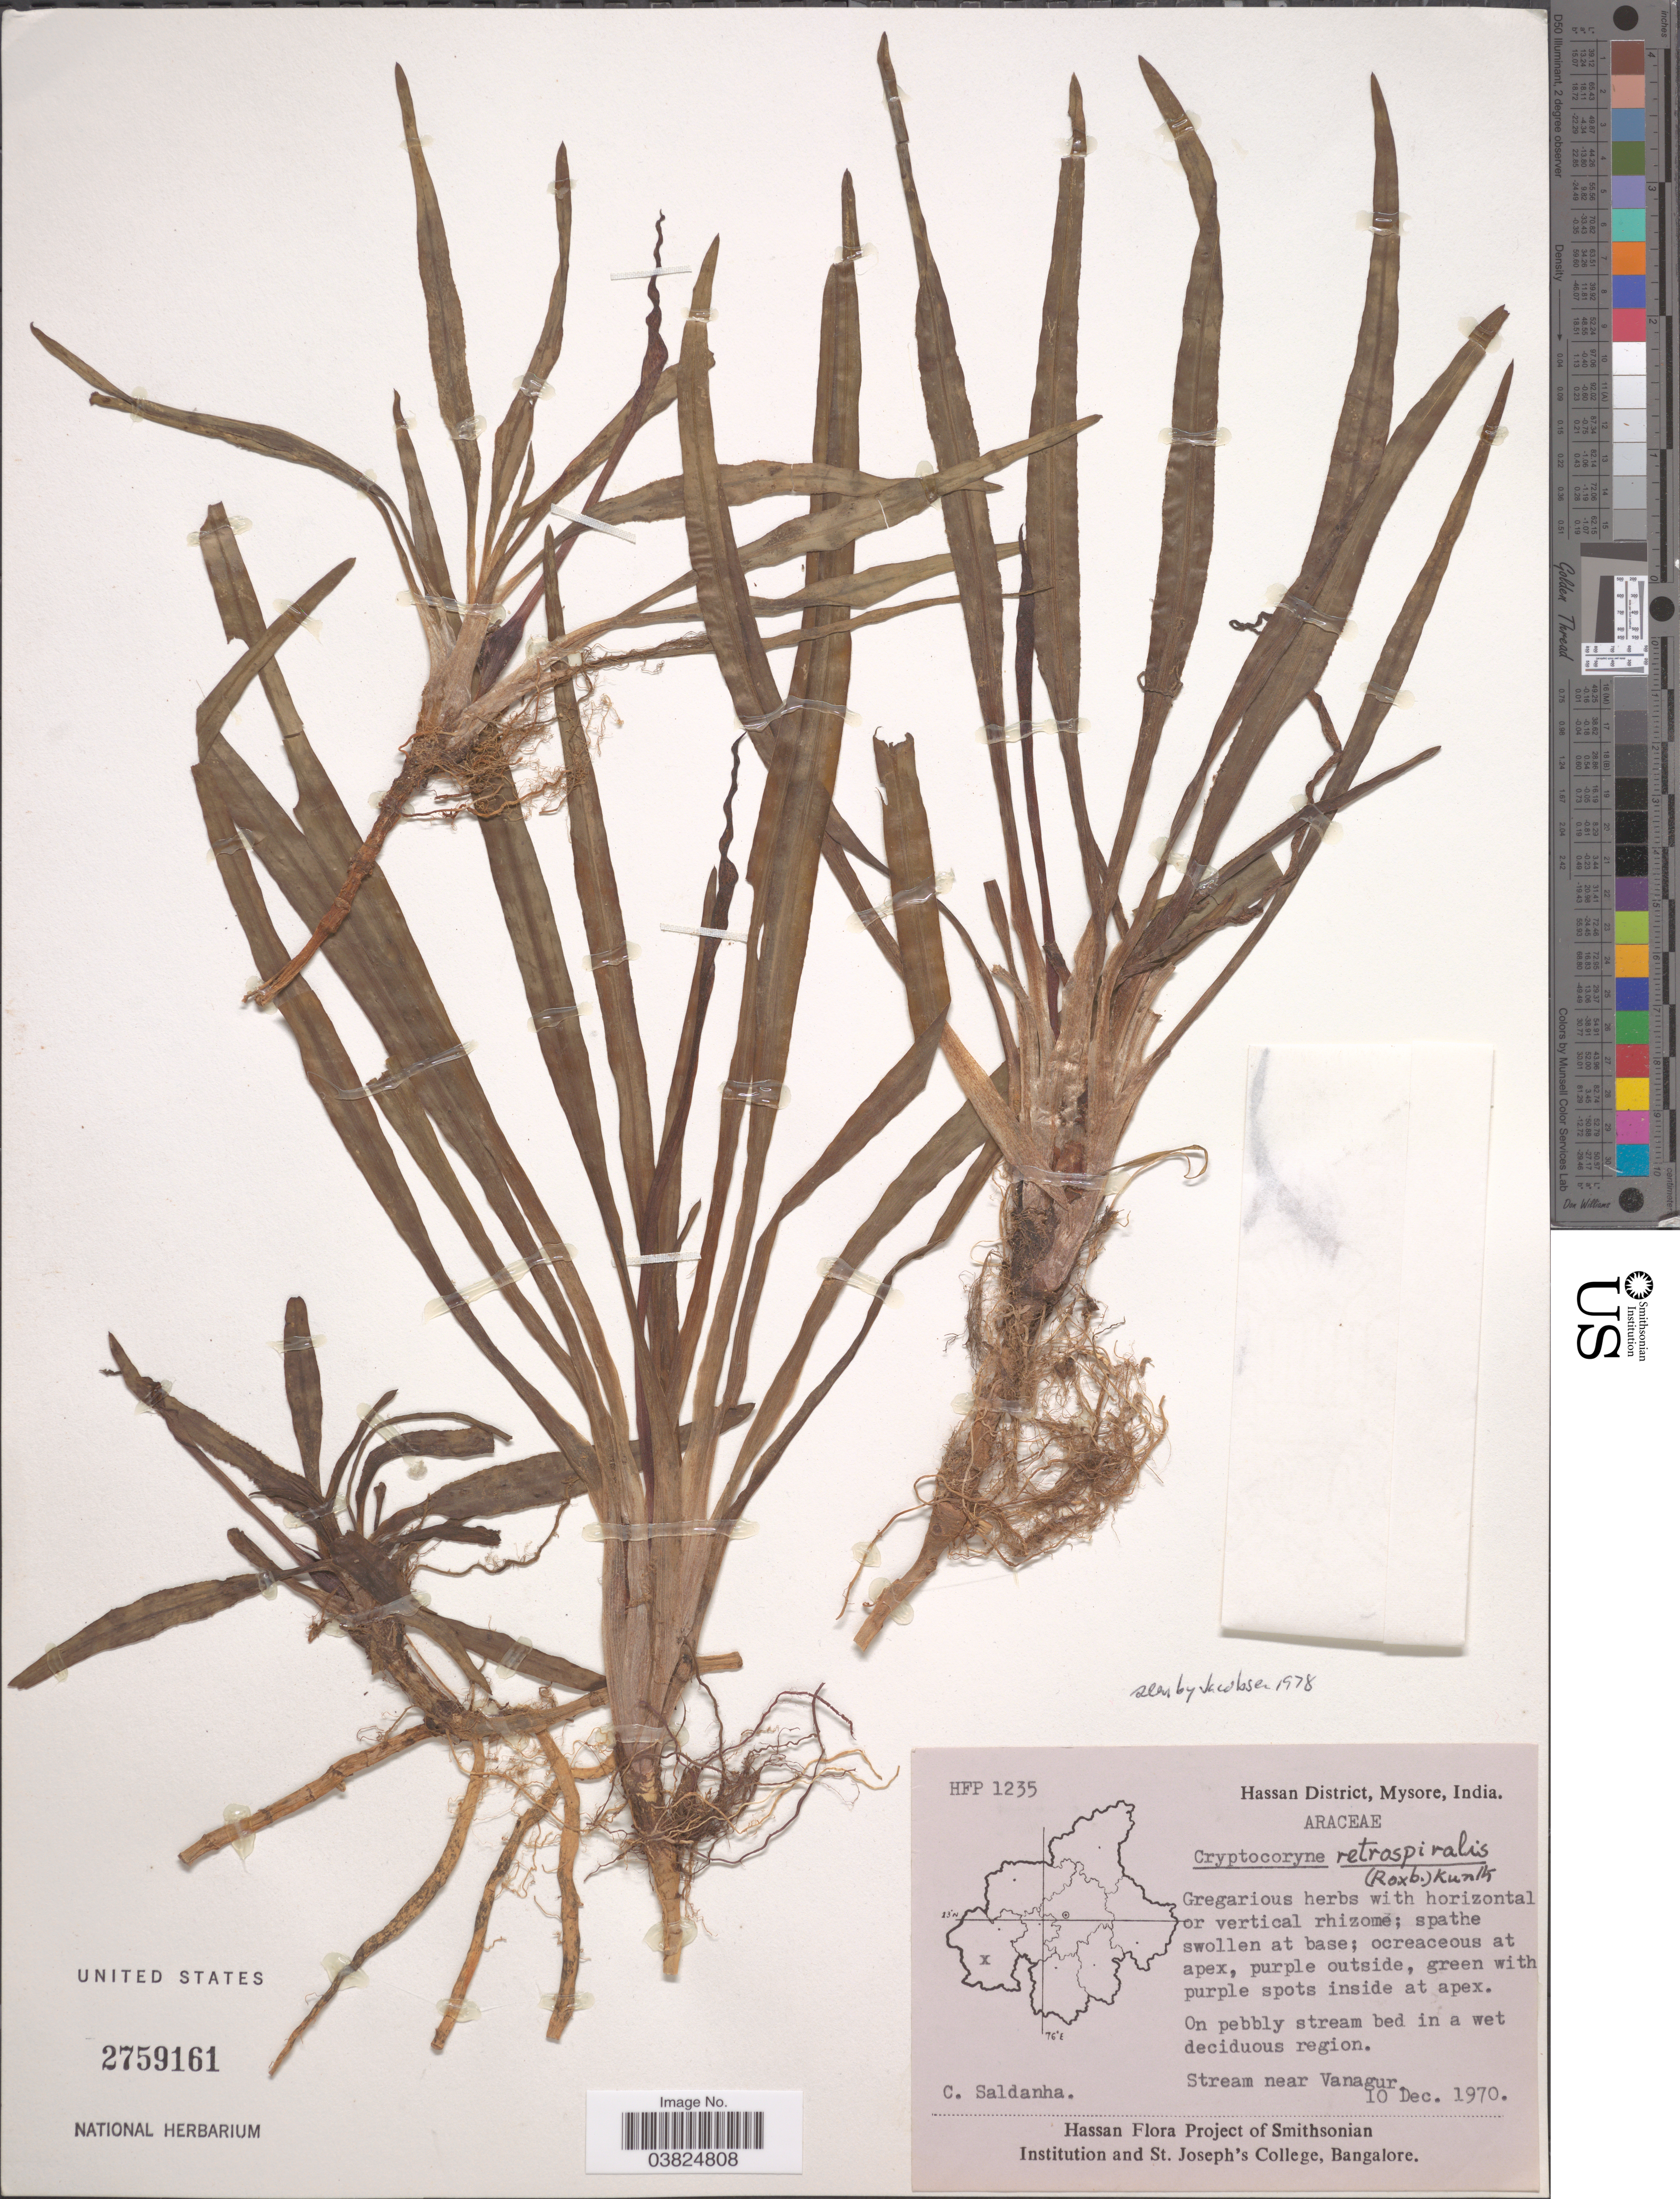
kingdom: Plantae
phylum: Tracheophyta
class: Liliopsida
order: Alismatales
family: Araceae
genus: Cryptocoryne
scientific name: Cryptocoryne retrospiralis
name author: (Roxb.) Kunth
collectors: C. Saldanha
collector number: HFP1235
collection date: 1970-12-10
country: India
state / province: Karnataka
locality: Hassan District, Mysore. Stream near Vanagur.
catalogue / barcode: US 2759161